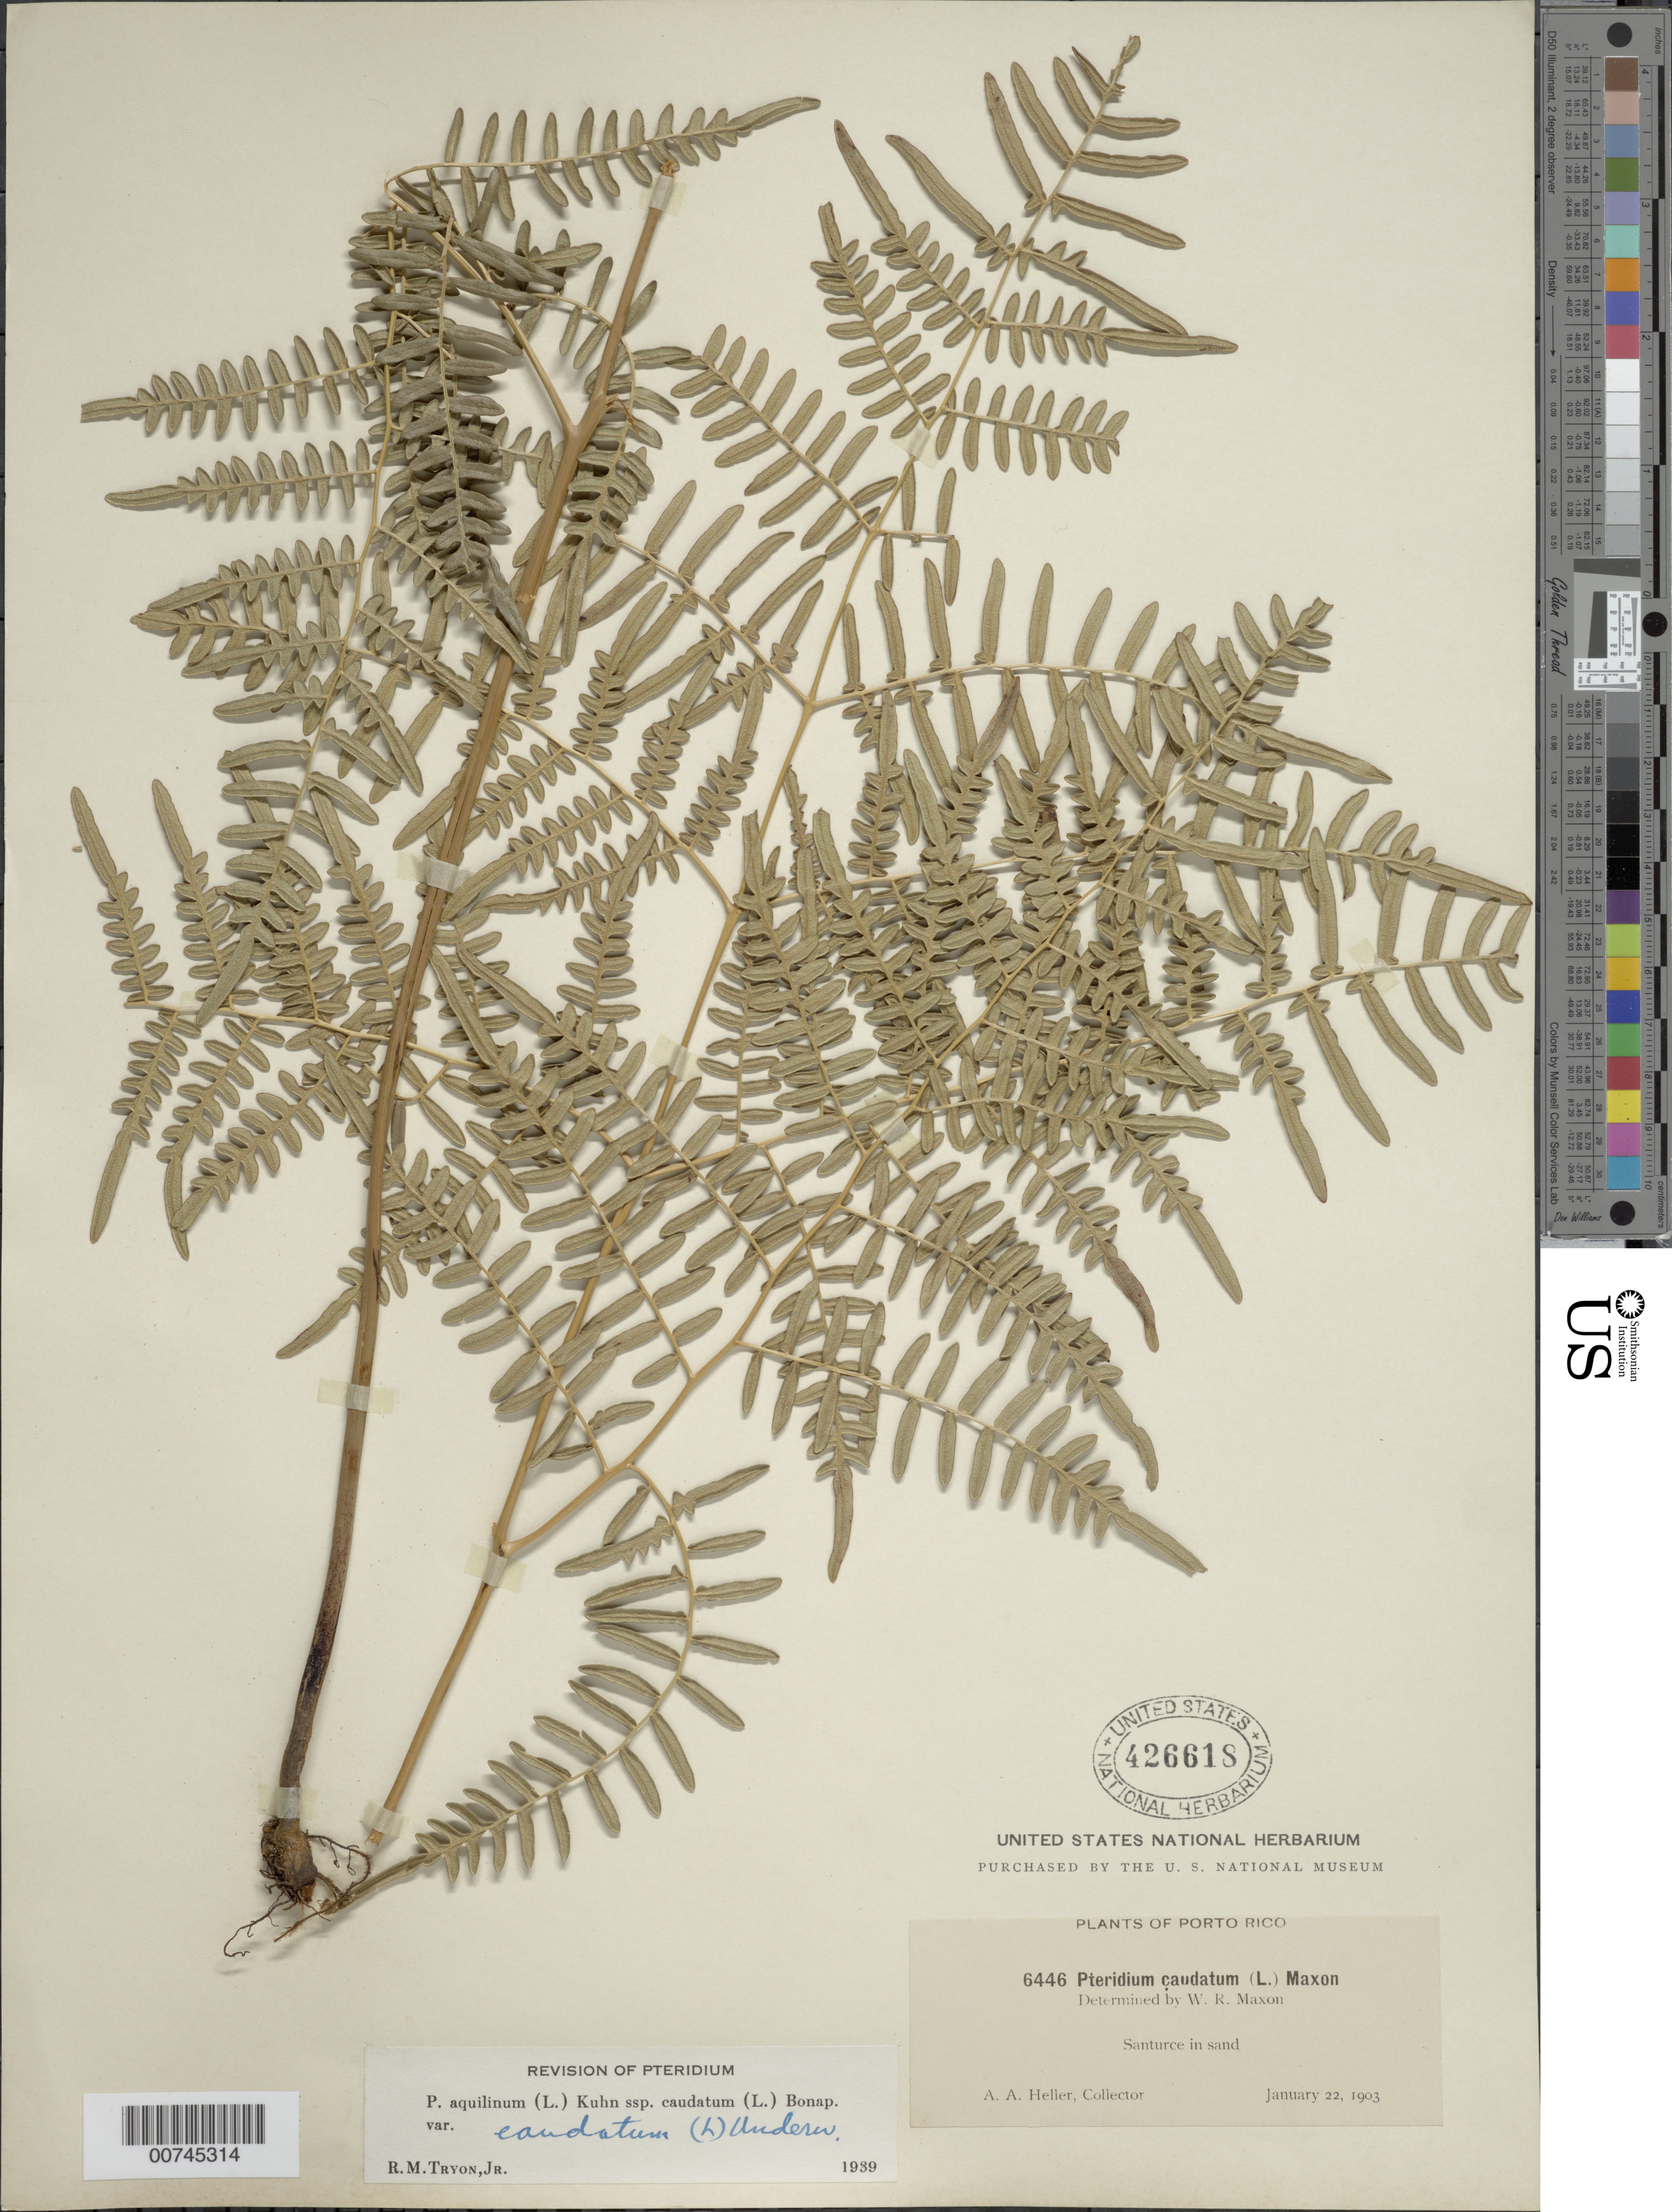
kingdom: Plantae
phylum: Tracheophyta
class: Polypodiopsida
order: Polypodiales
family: Dennstaedtiaceae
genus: Pteridium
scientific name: Pteridium caudatum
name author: (L.) Maxon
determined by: Tryon, Rolla M., Jr.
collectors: A. A. Heller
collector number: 6446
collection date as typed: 22 Jan 1903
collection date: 1903-01-22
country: Puerto Rico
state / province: San Juan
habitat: Santurce in sand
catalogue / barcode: US 426618